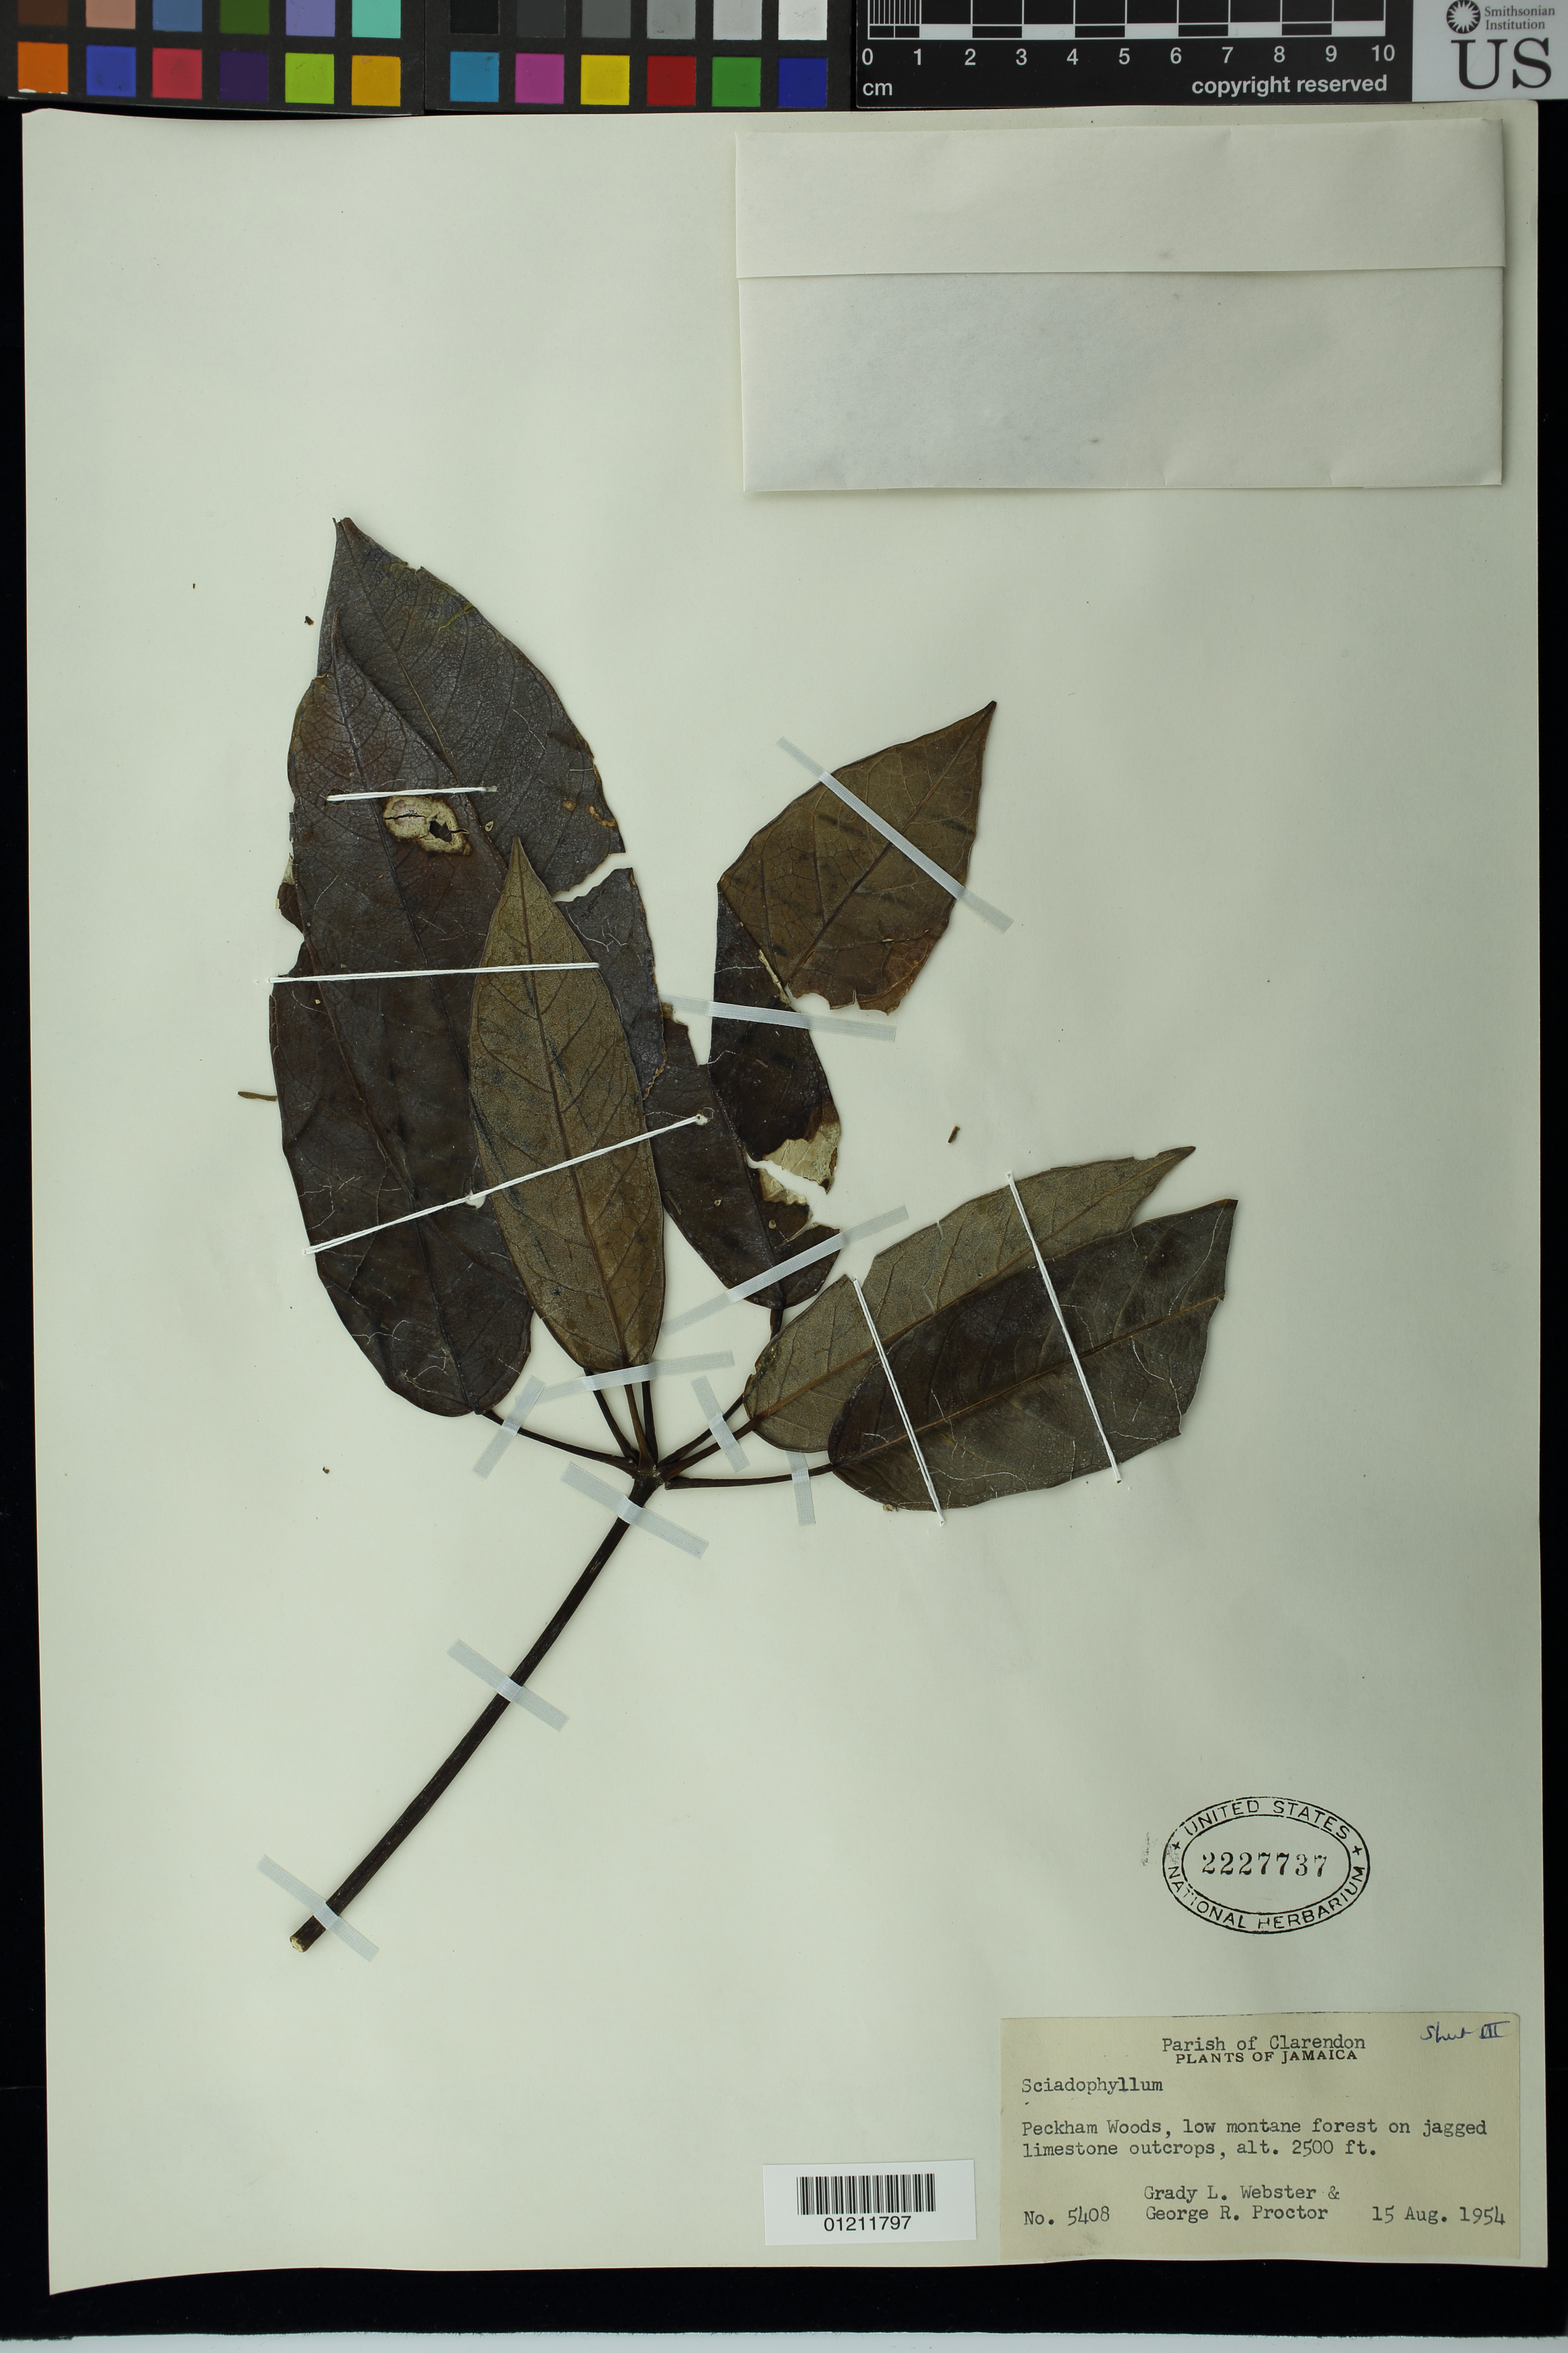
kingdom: Plantae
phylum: Tracheophyta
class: Magnoliopsida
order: Apiales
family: Araliaceae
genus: Schefflera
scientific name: Schefflera troyana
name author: (Urb.) A.C. Sm.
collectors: G. L. Webster & G. Proctor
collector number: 5408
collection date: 1954-08-15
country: Jamaica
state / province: Clarendon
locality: Peckham Woods, low montane forest on jagged limestone outcrops.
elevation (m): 762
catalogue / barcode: US 2227737